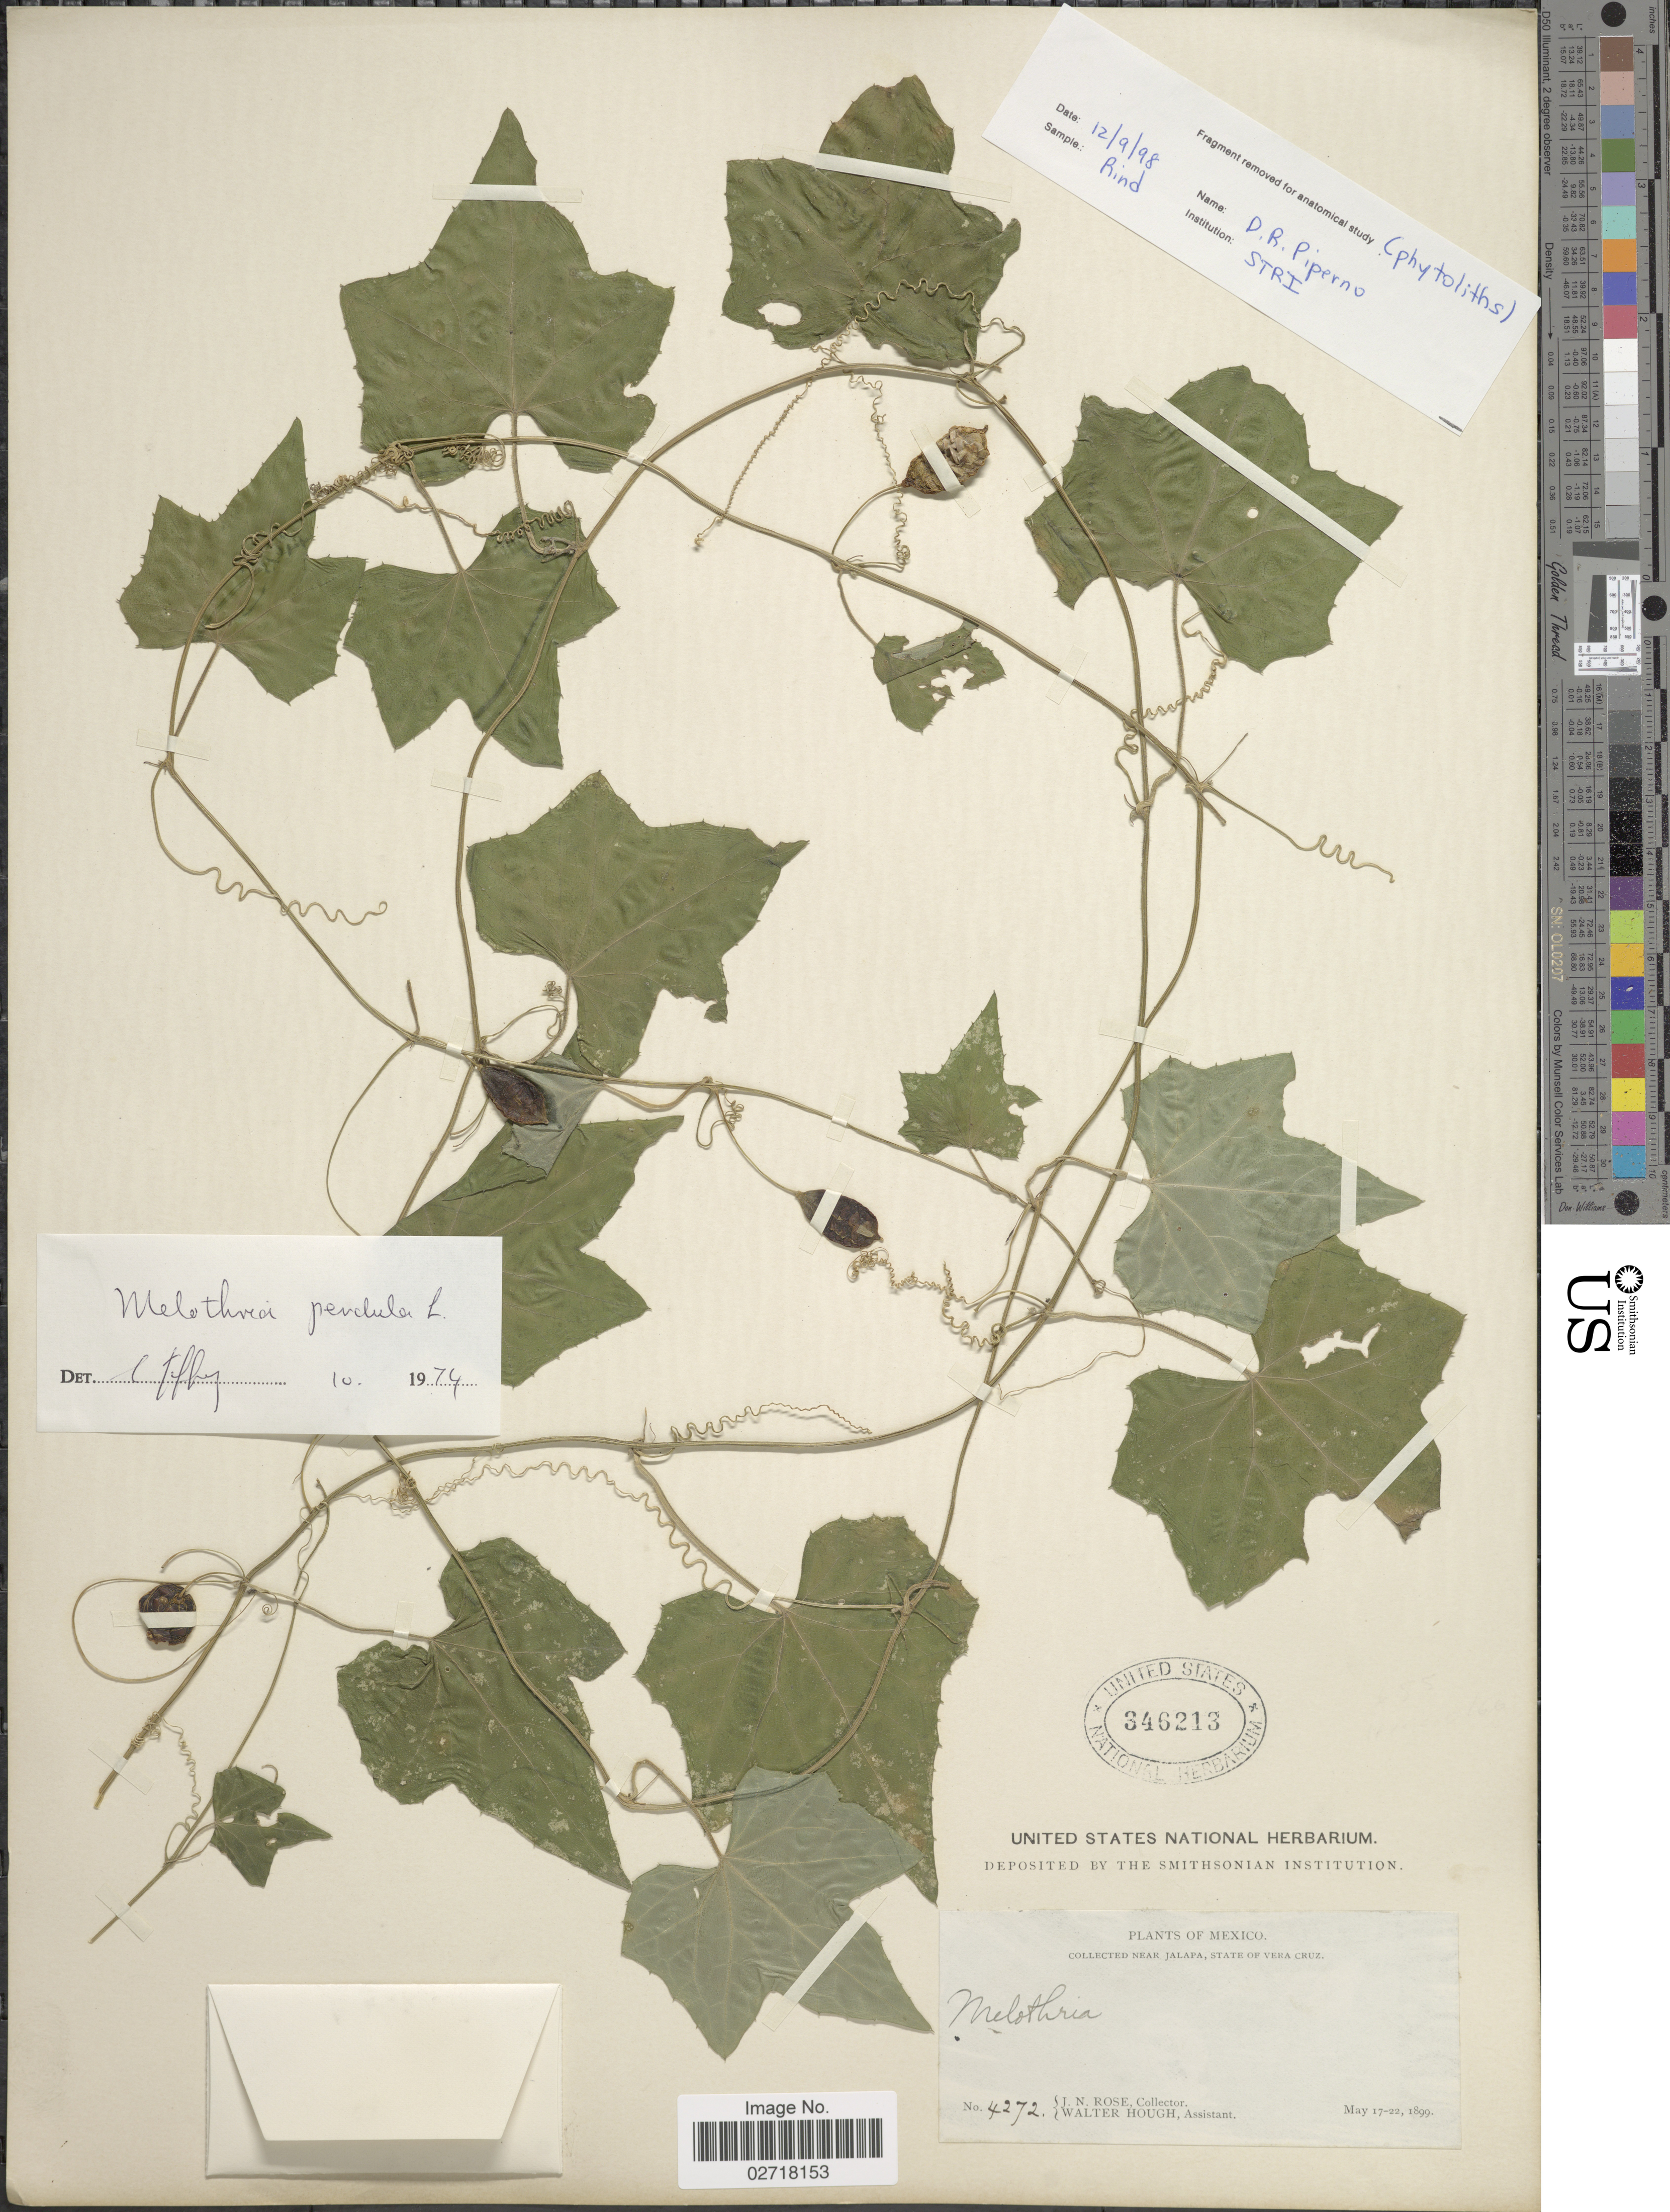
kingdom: Plantae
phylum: Tracheophyta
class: Magnoliopsida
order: Cucurbitales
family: Cucurbitaceae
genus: Melothria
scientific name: Melothria pendula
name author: L.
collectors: J. N. Rose & W. Hough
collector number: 4272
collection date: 1899-05-17/1899-05-22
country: Mexico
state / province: Veracruz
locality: Near Jalapa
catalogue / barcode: US 346213